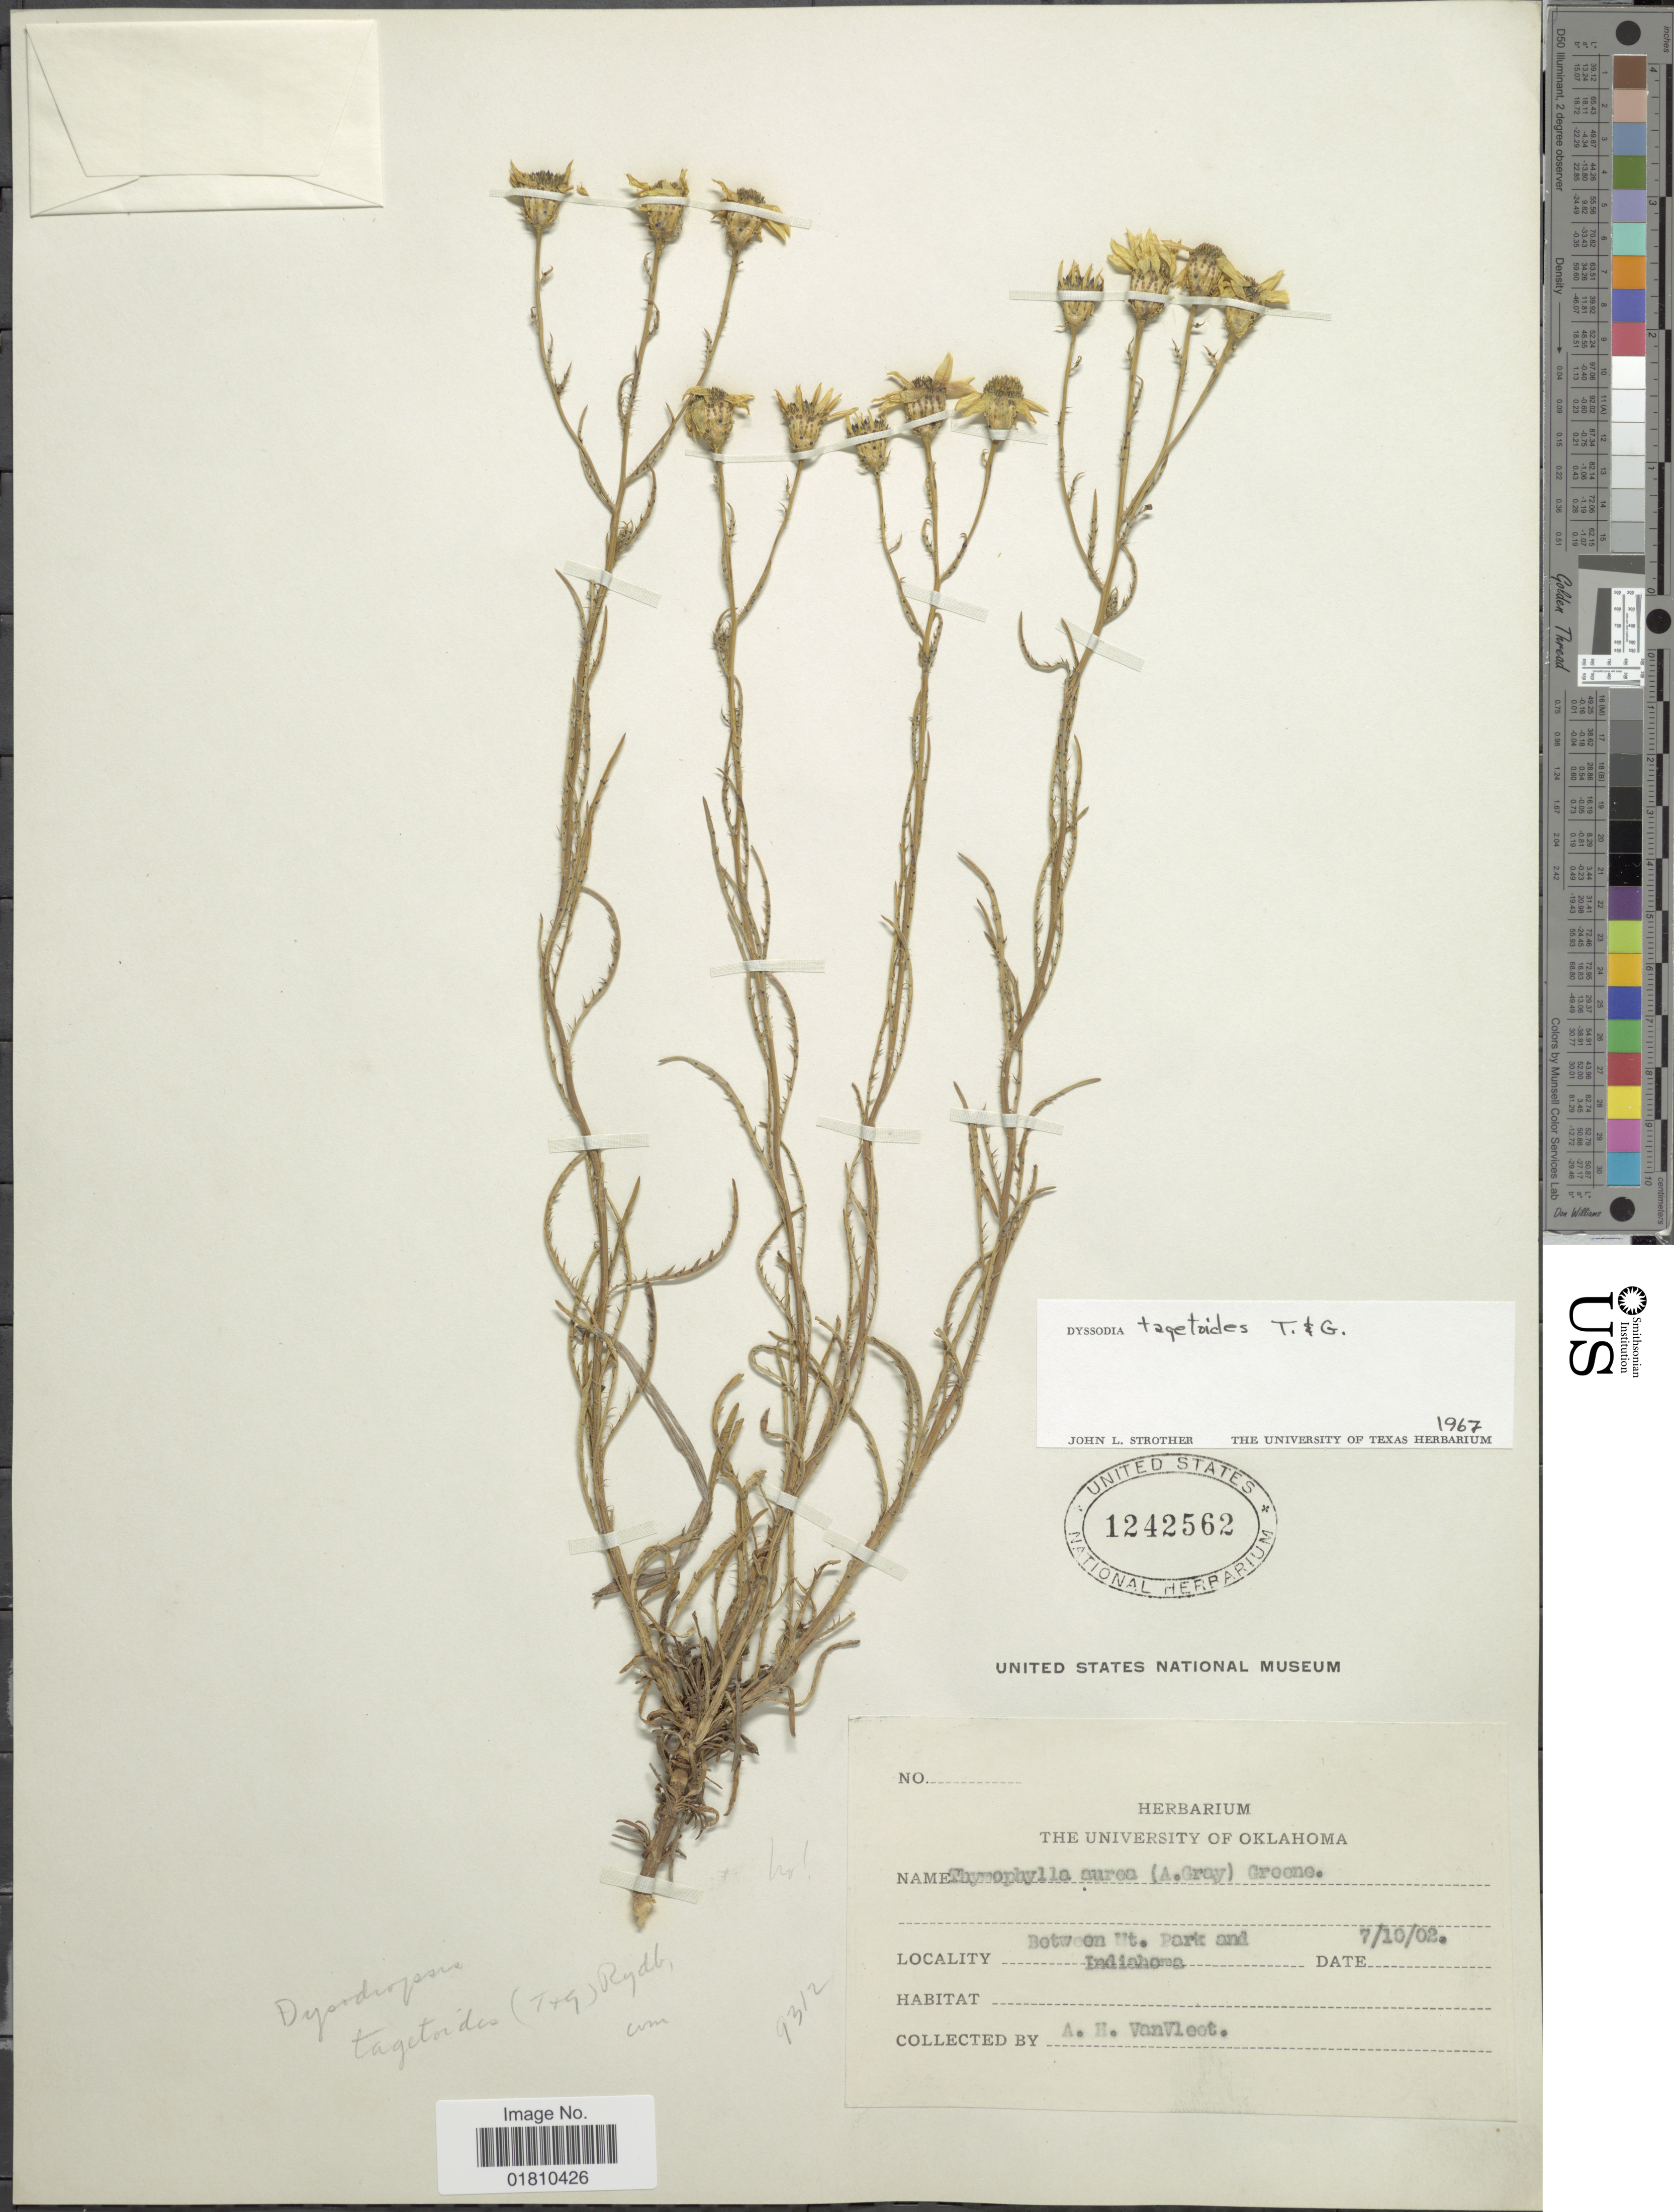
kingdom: Plantae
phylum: Tracheophyta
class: Magnoliopsida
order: Asterales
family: Asteraceae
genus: Dysodiopsis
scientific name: Dysodiopsis tagetoides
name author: (Torr. & A. Gray) Rydb.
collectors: A. H. Van Vleet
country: United States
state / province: Oklahoma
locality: Between Mt. Park and Indiahoma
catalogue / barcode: US 1242562